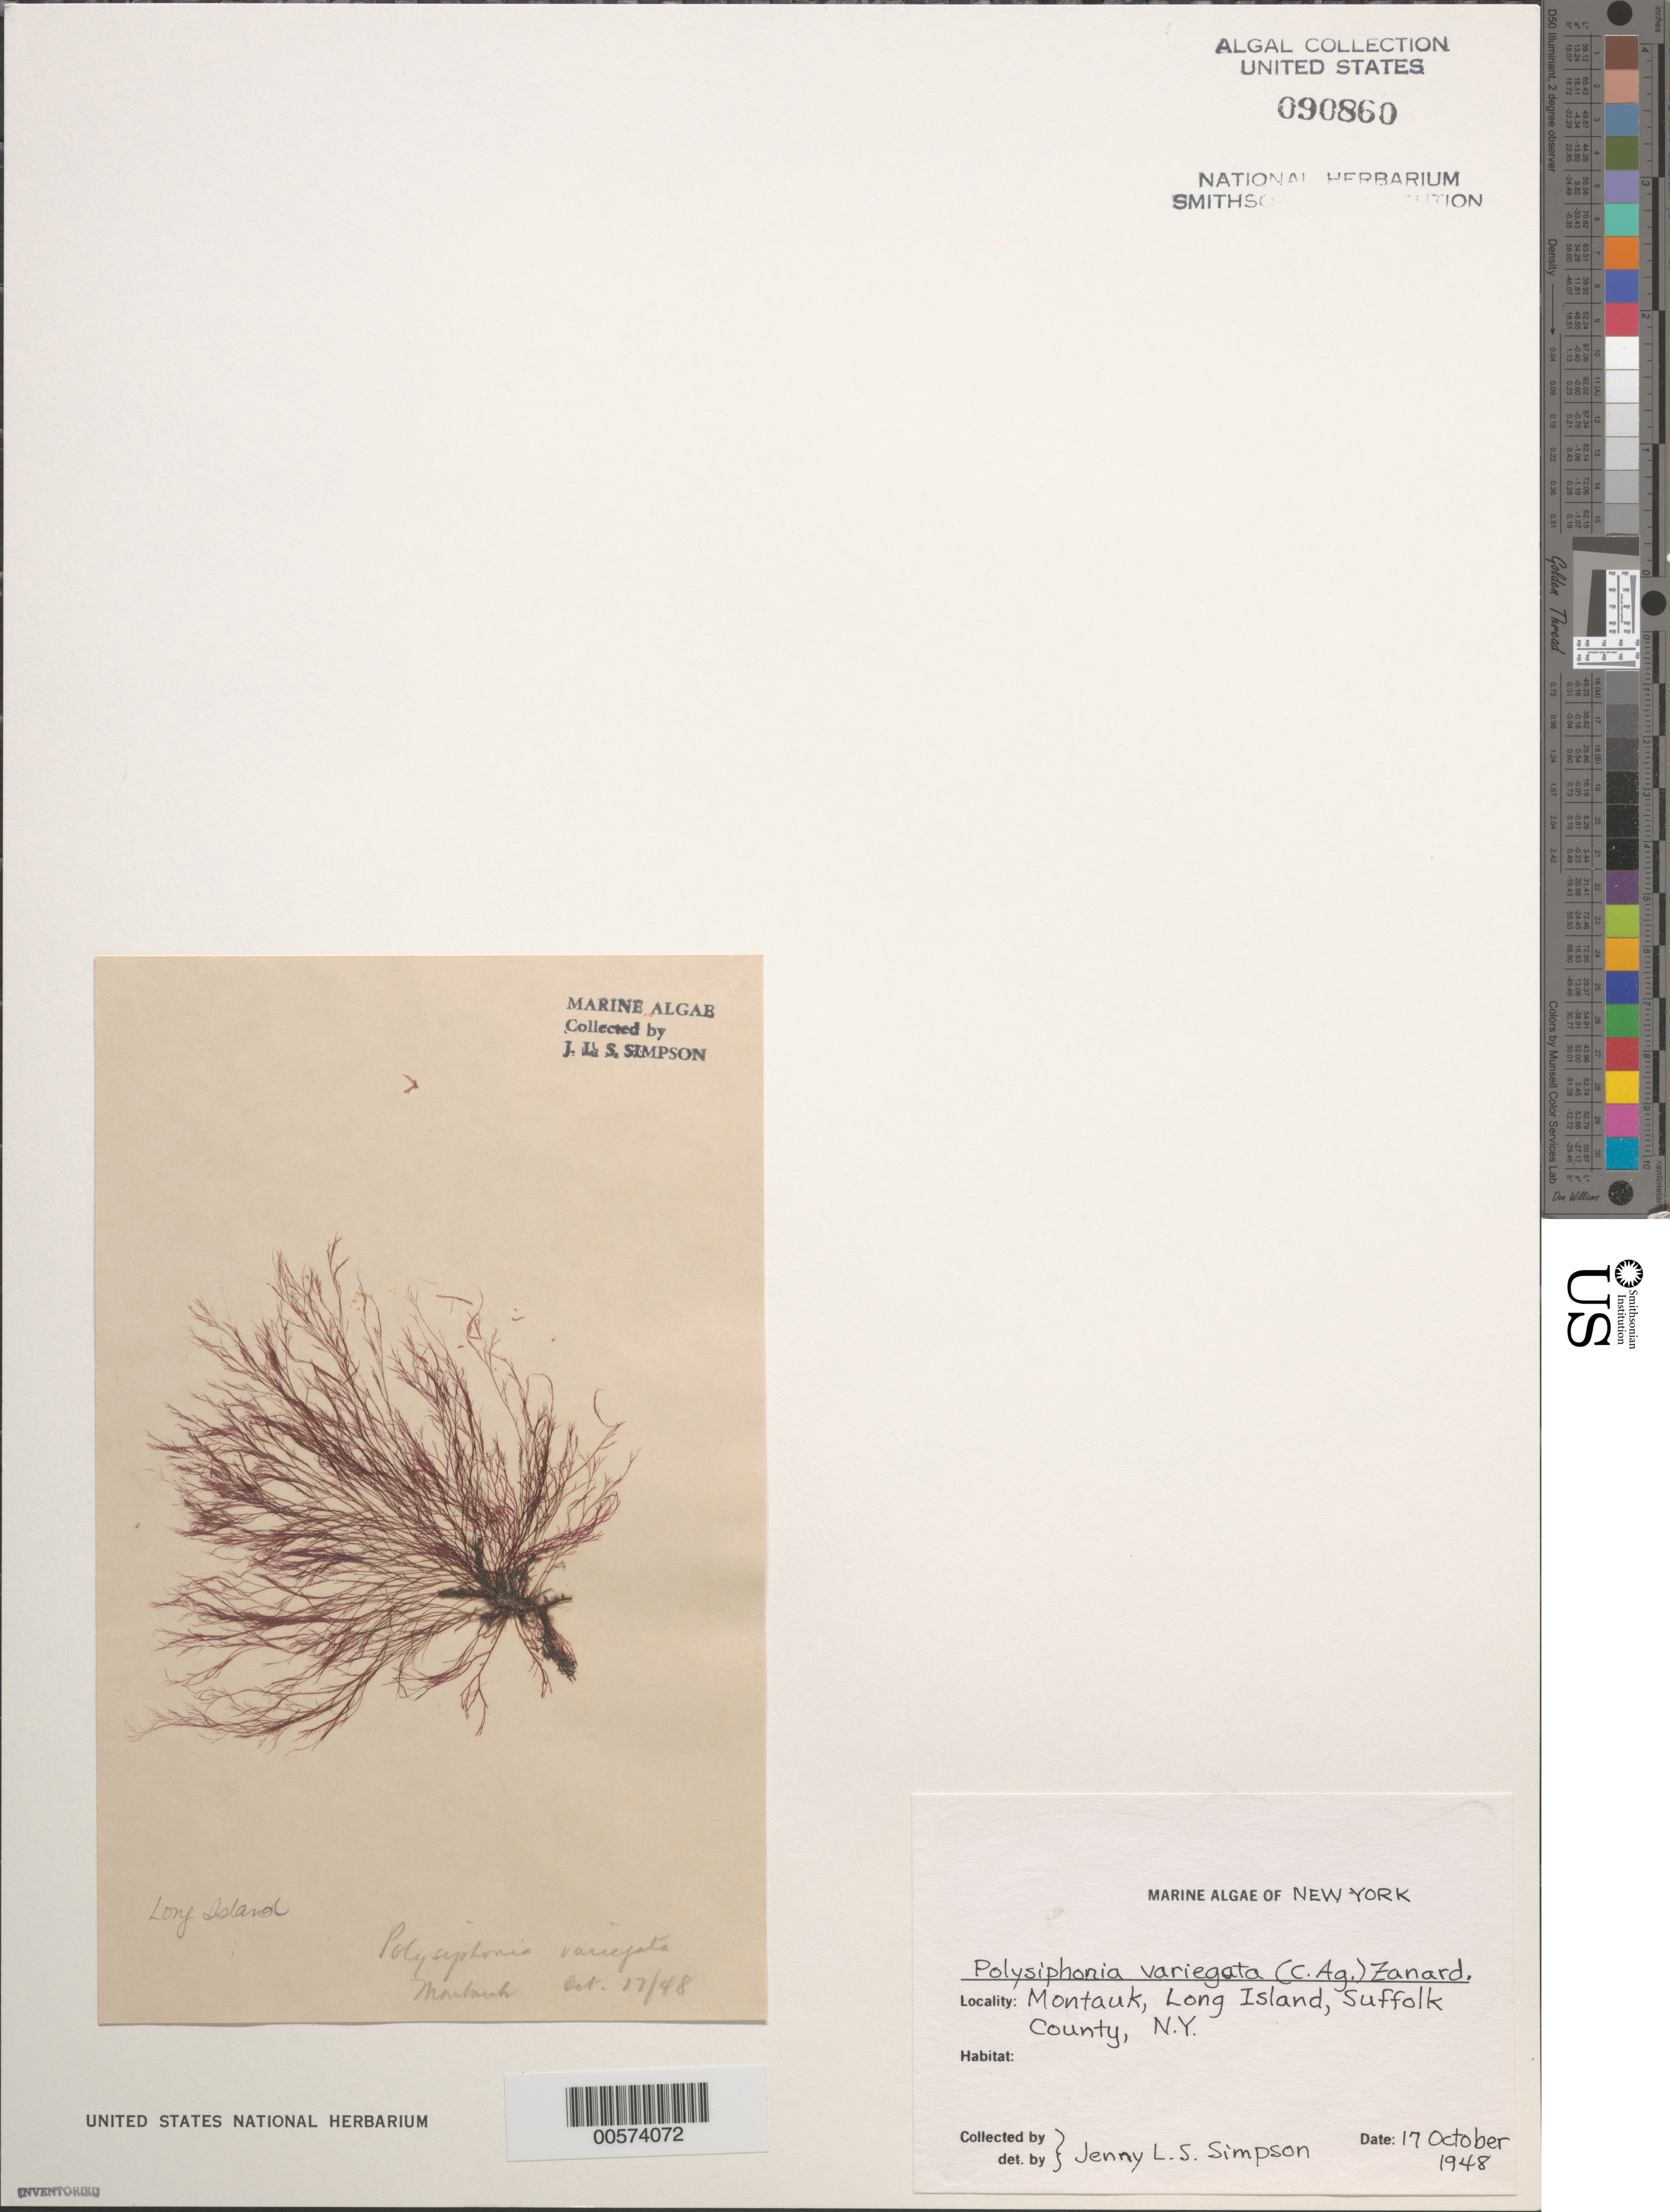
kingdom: Plantae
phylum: Rhodophyta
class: Florideophyceae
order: Ceramiales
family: Rhodomelaceae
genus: Carradoriella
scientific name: Carradoriella denudata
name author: (Dillwyn) Savoie & G.W. Saunders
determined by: Algae name updating Project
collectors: J. Simpson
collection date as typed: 17 Oct 1948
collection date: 1948-10-17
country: United States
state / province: New York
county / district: Suffolk County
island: Long Island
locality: Montauk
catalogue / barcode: US 90860